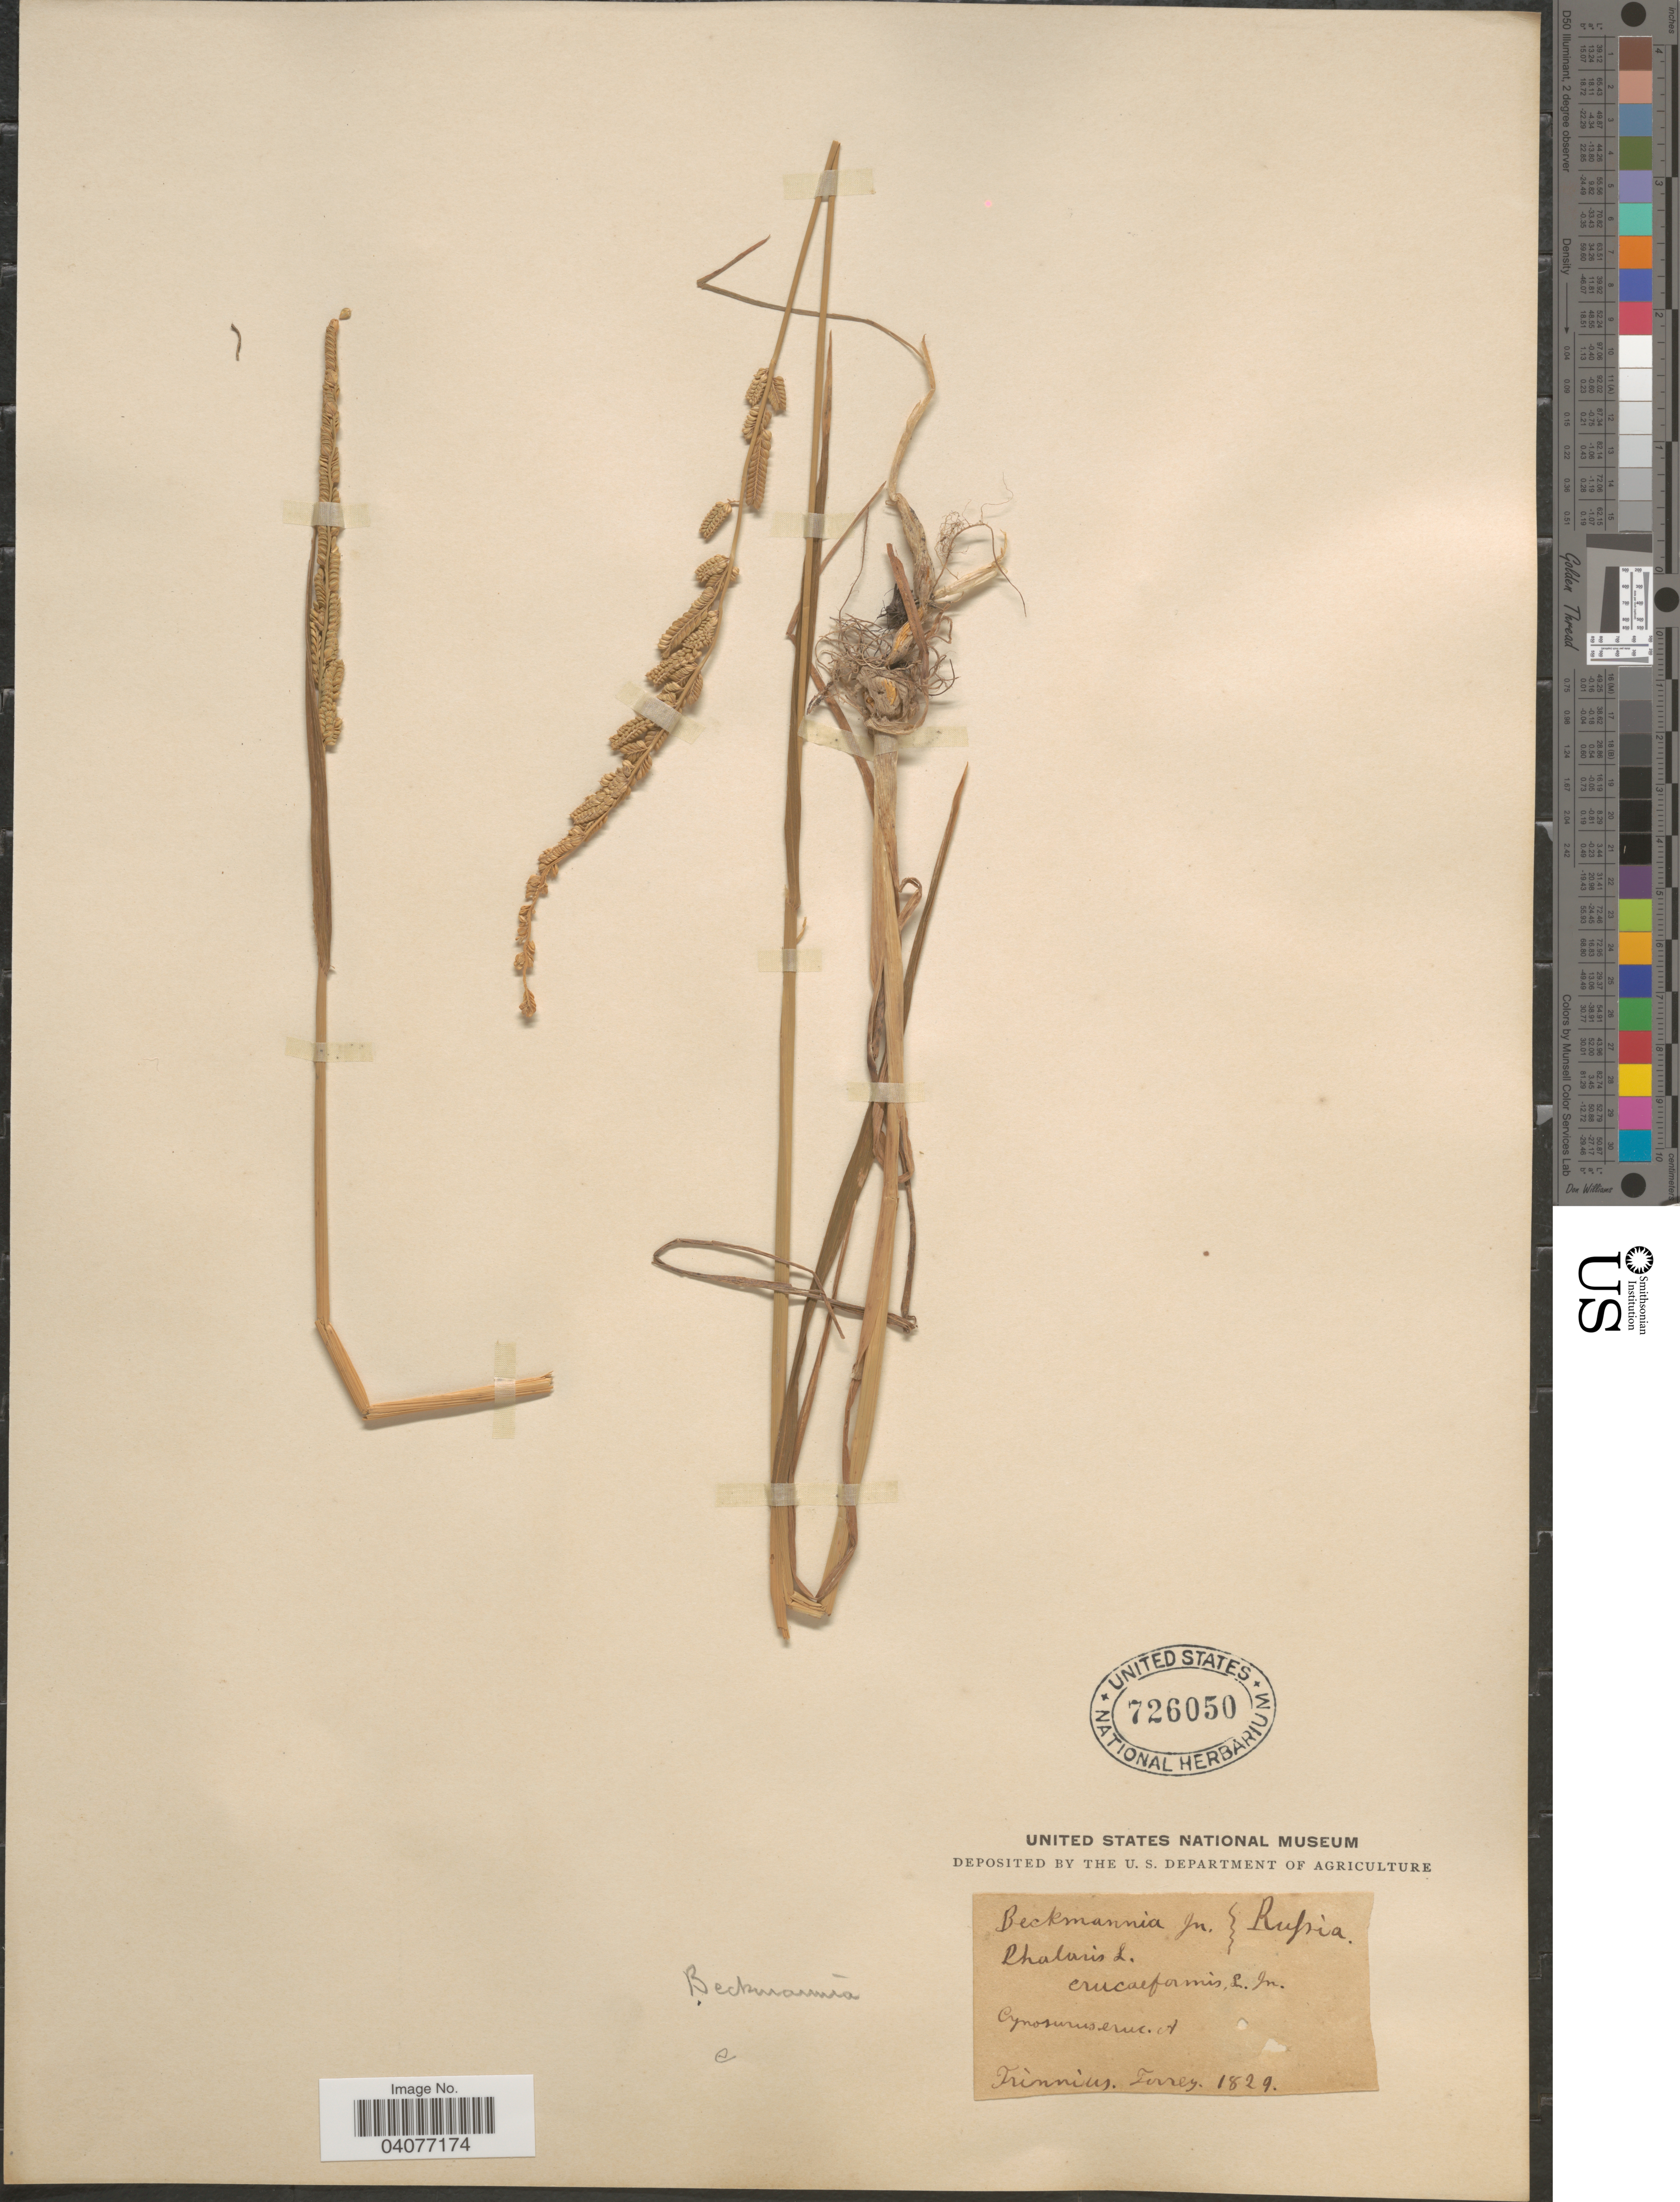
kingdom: Plantae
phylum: Tracheophyta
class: Liliopsida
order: Poales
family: Poaceae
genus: Beckmannia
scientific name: Beckmannia eruciformis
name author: (L.) Host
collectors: J. Torrey & Trinnius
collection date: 1829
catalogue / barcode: US 726050